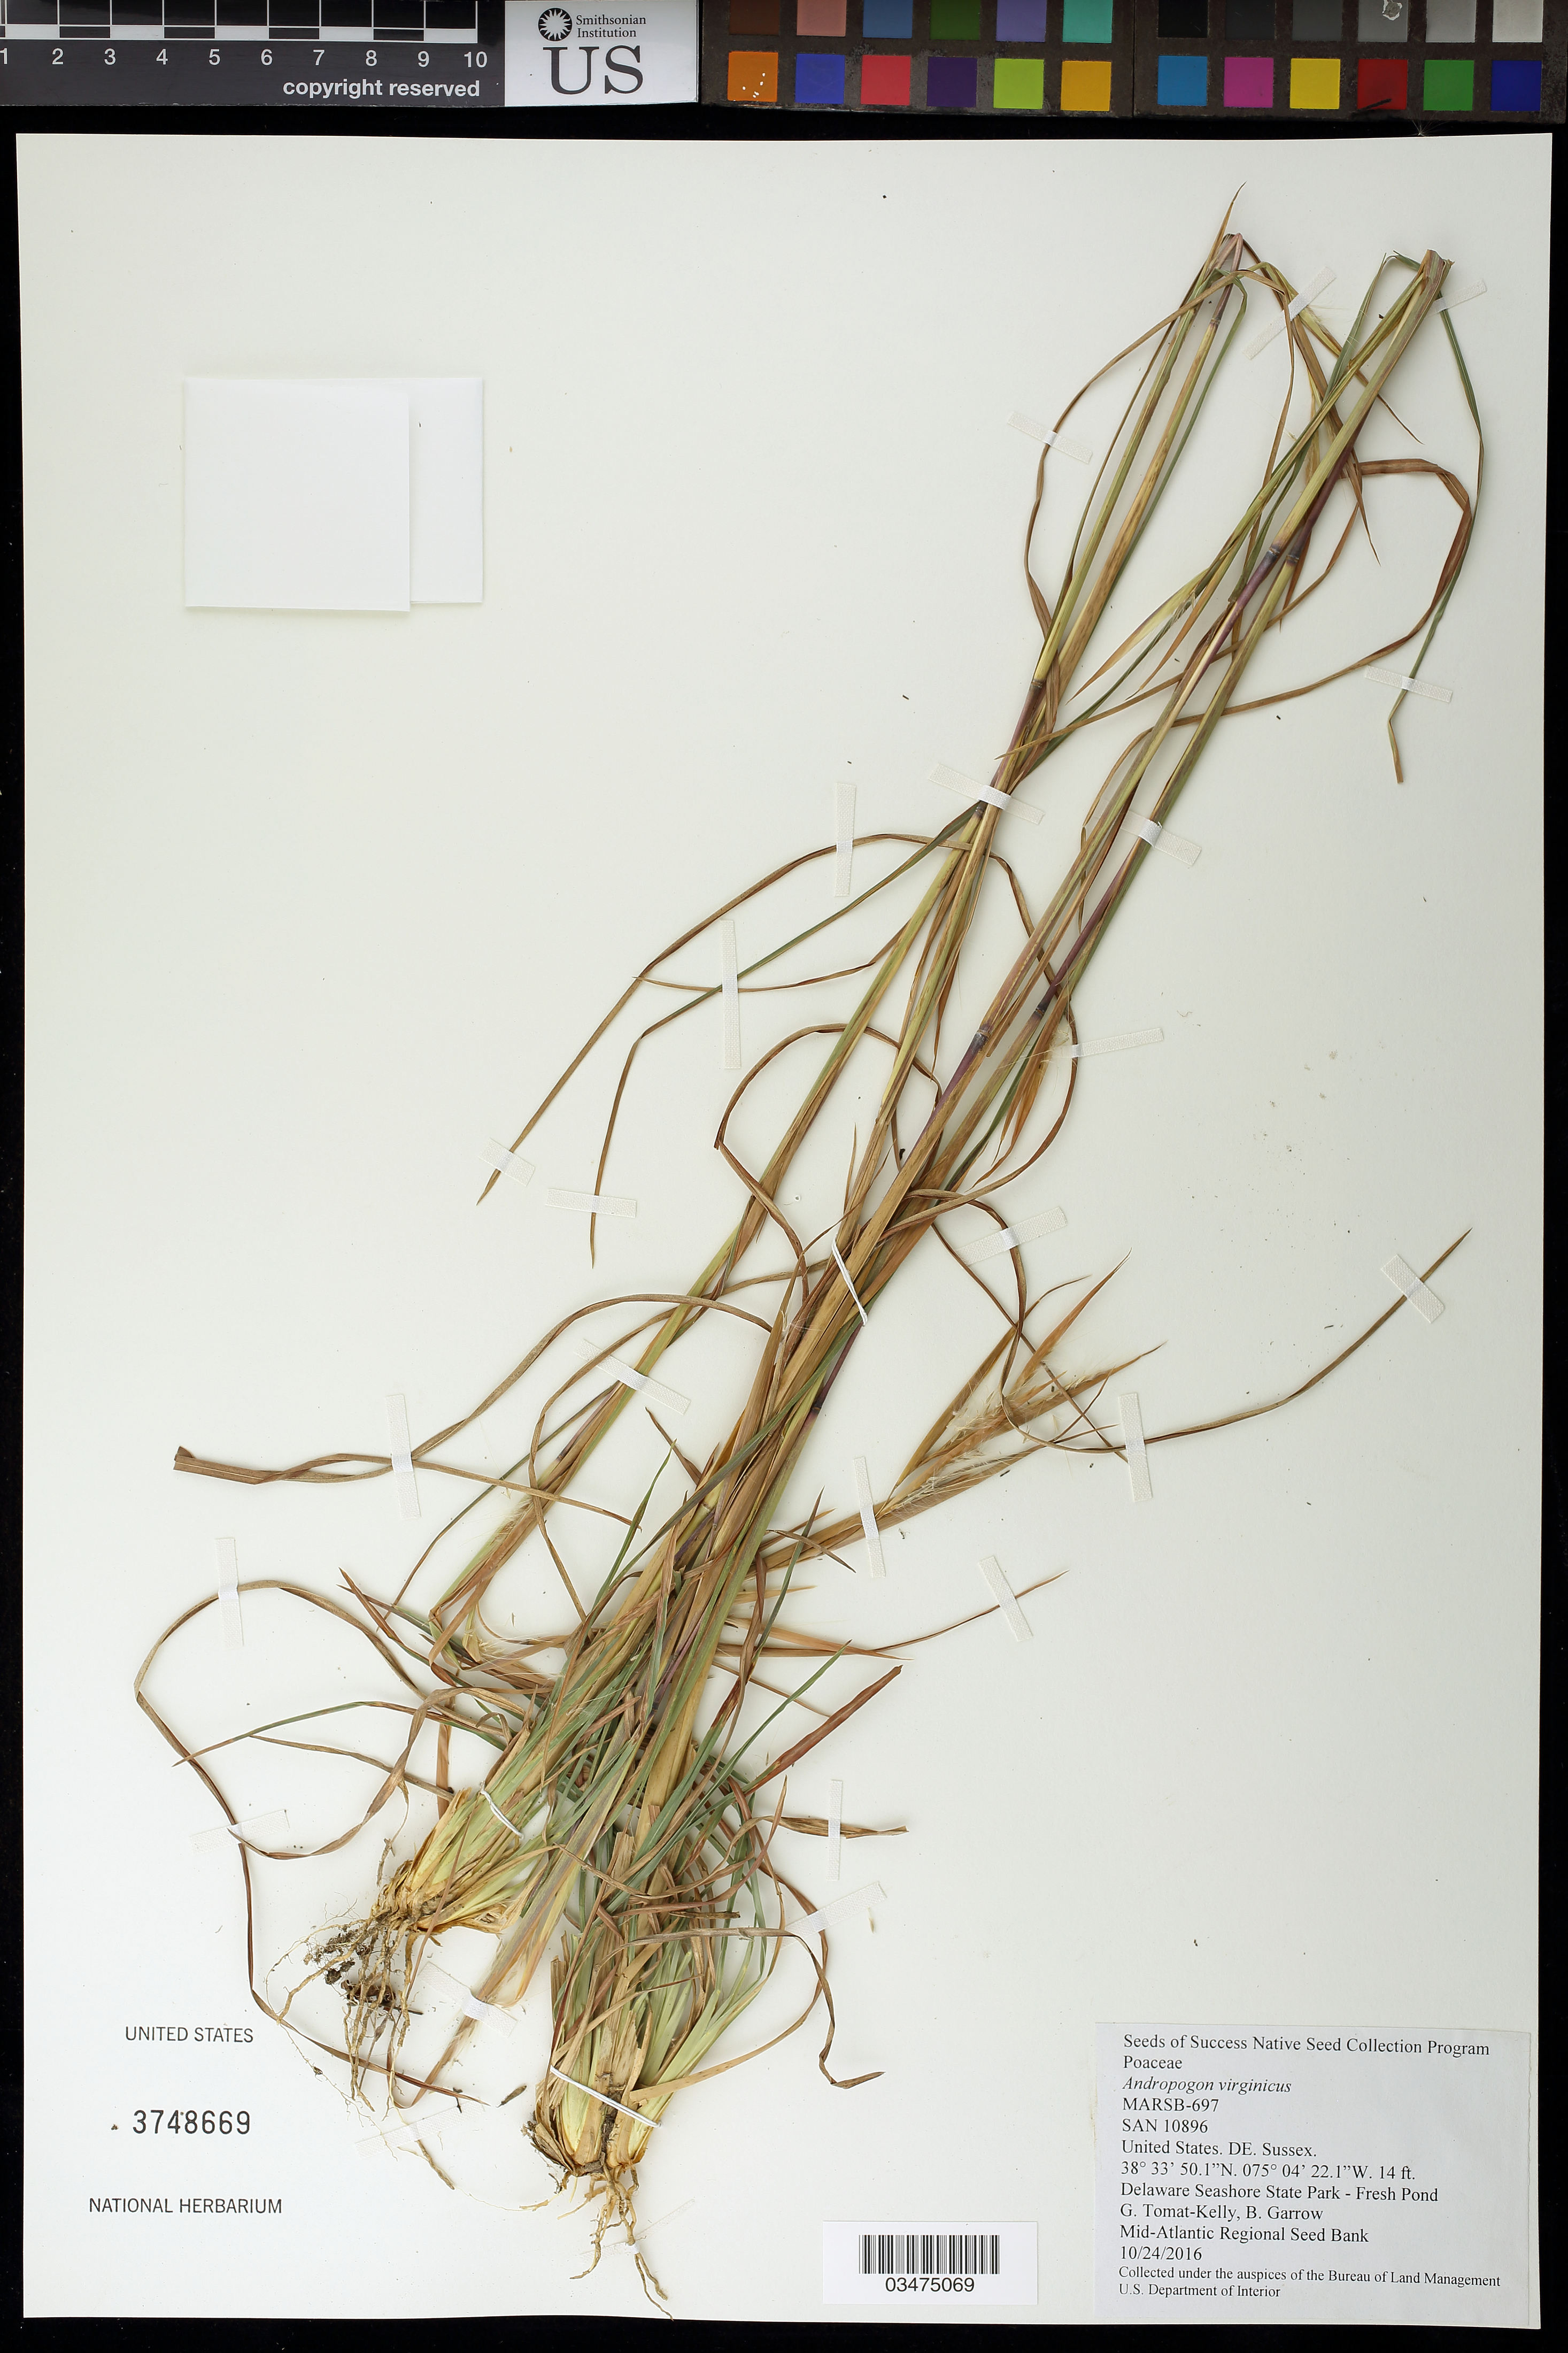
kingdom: Plantae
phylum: Tracheophyta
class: Liliopsida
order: Poales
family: Poaceae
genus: Andropogon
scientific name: Andropogon virginicus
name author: L.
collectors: G. Tomat-Kelly & B. Garrow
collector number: MARSB-697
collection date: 2016-10-24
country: United States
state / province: Delaware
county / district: Sussex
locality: Delaware Seashore State Park- Fresh Pond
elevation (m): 4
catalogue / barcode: US 3748669